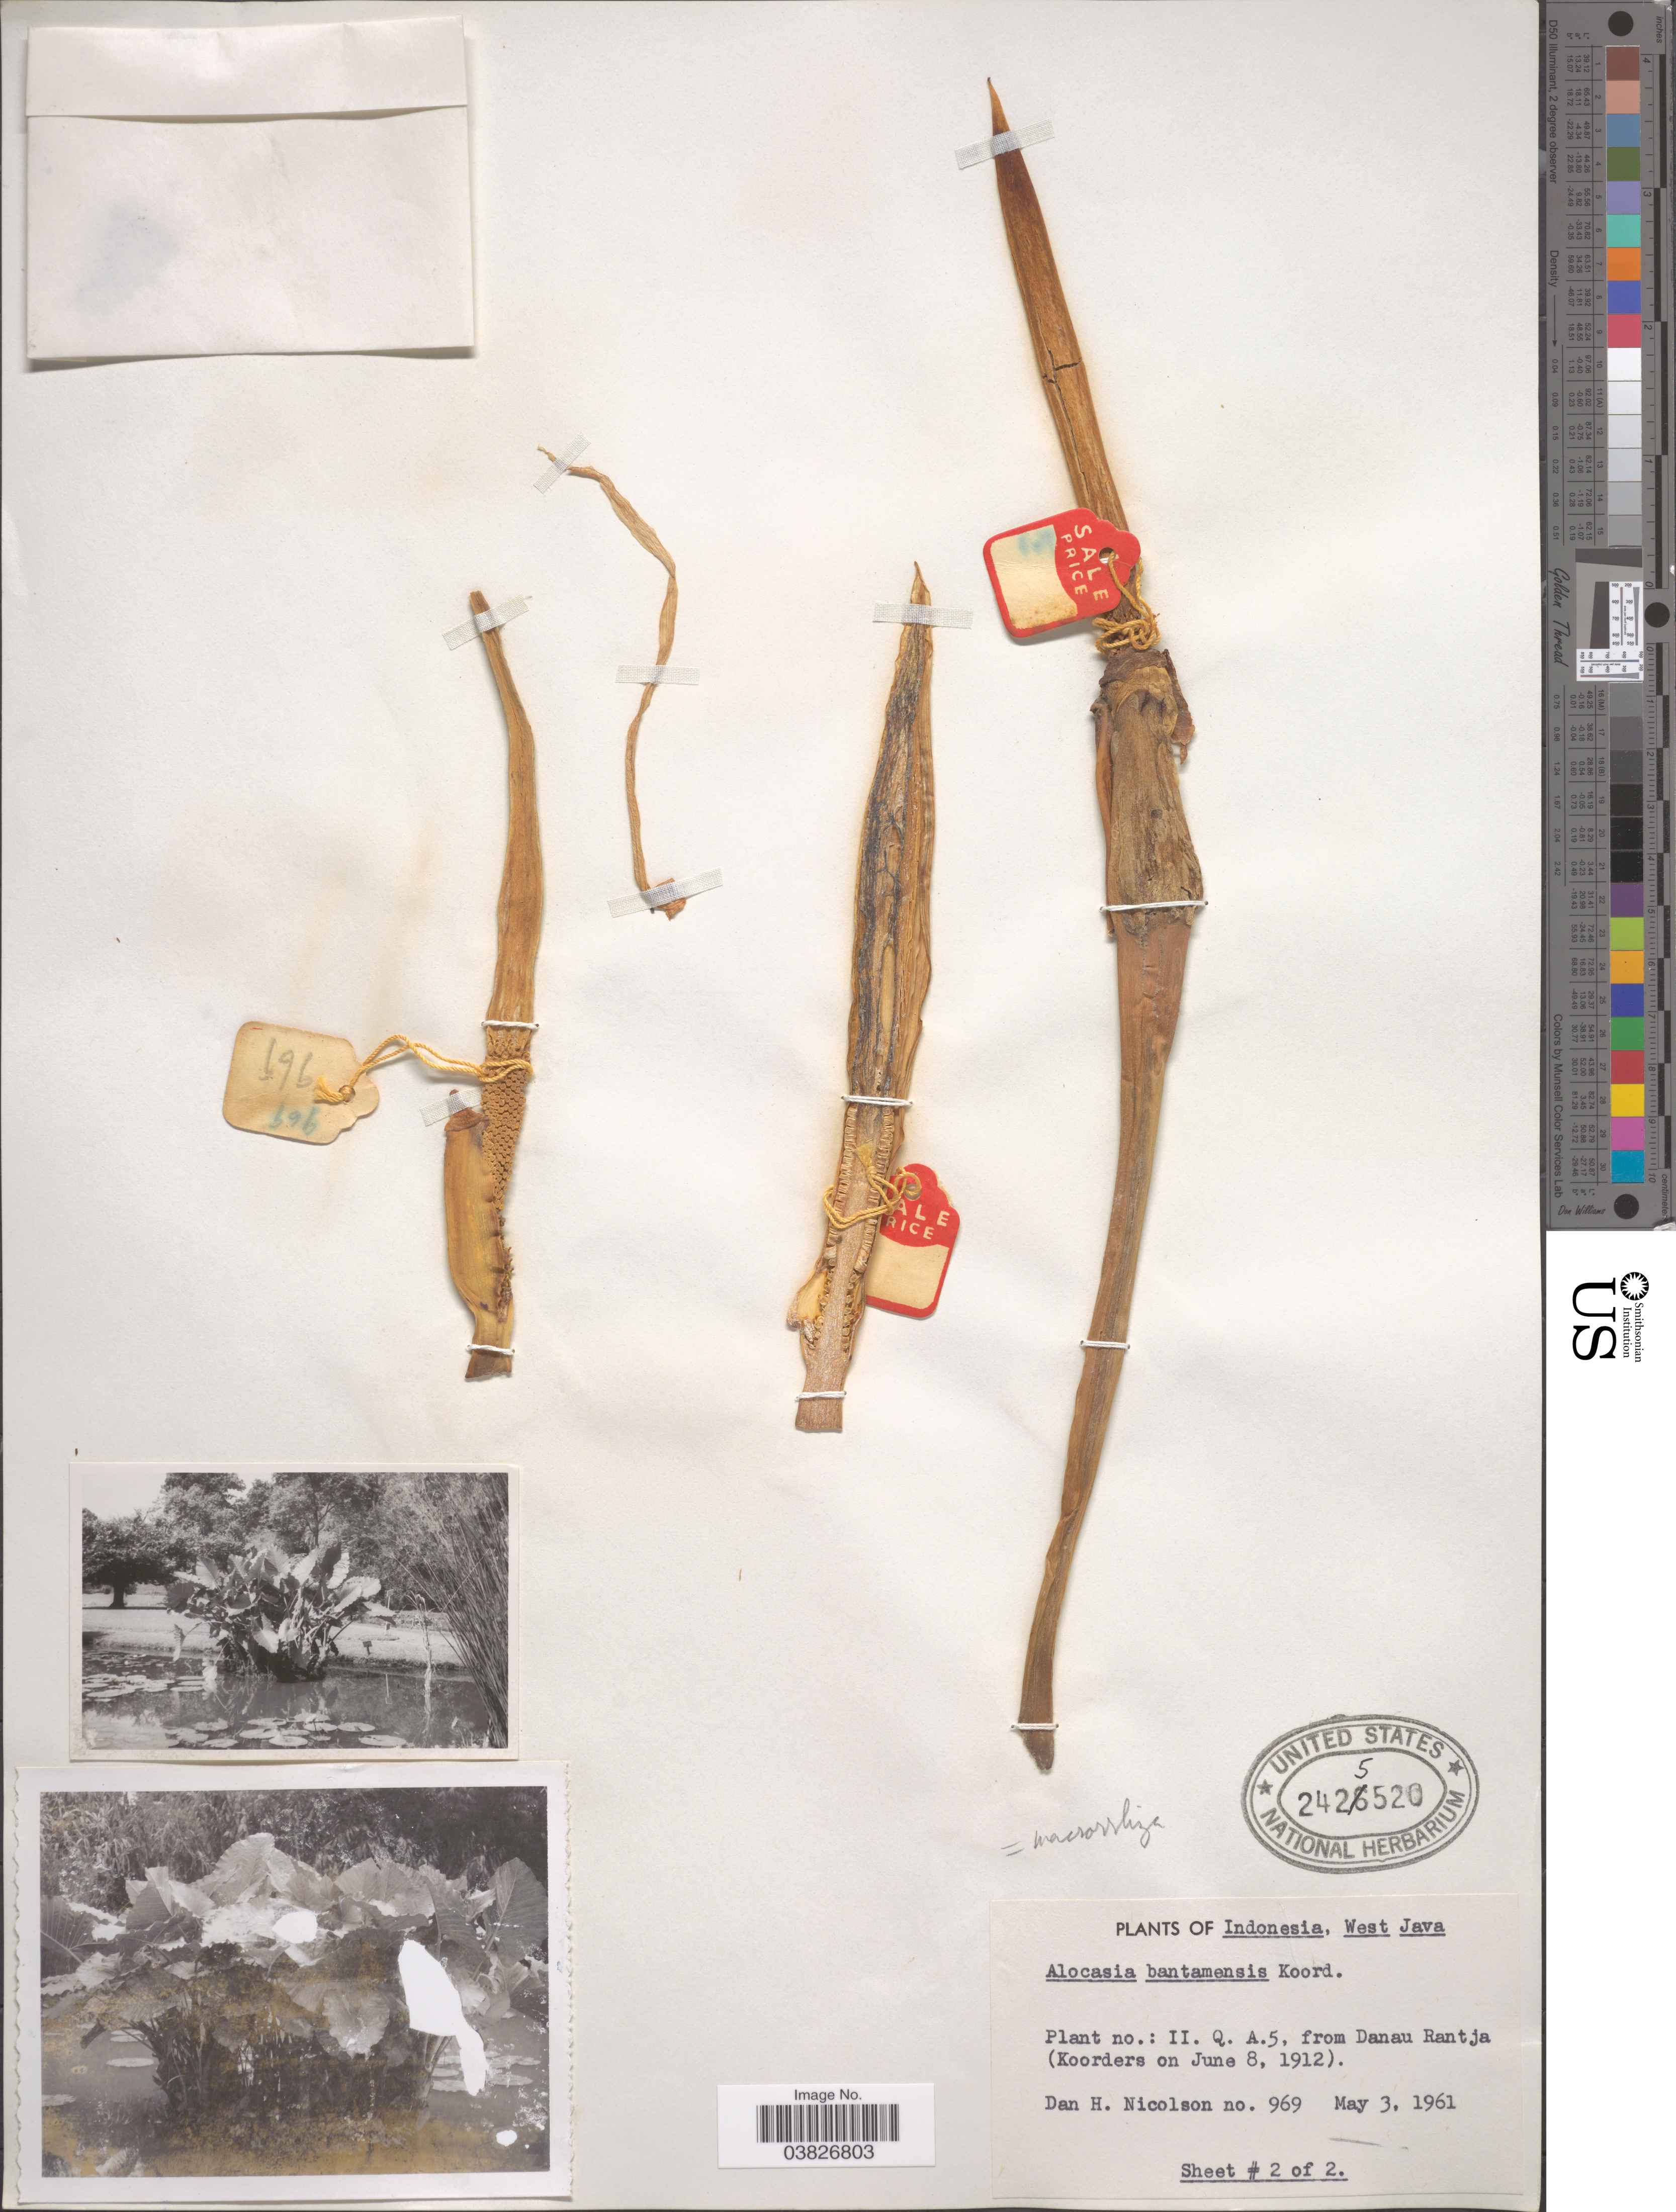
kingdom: Plantae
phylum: Tracheophyta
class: Liliopsida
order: Alismatales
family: Araceae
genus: Alocasia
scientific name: Alocasia macrorrhiza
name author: (L.) Schott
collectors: D. H. Nicolson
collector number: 969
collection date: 1961-05-03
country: Indonesia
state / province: Java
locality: West Java. From Danau Rantja [unsure placement].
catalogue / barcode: US 2425520